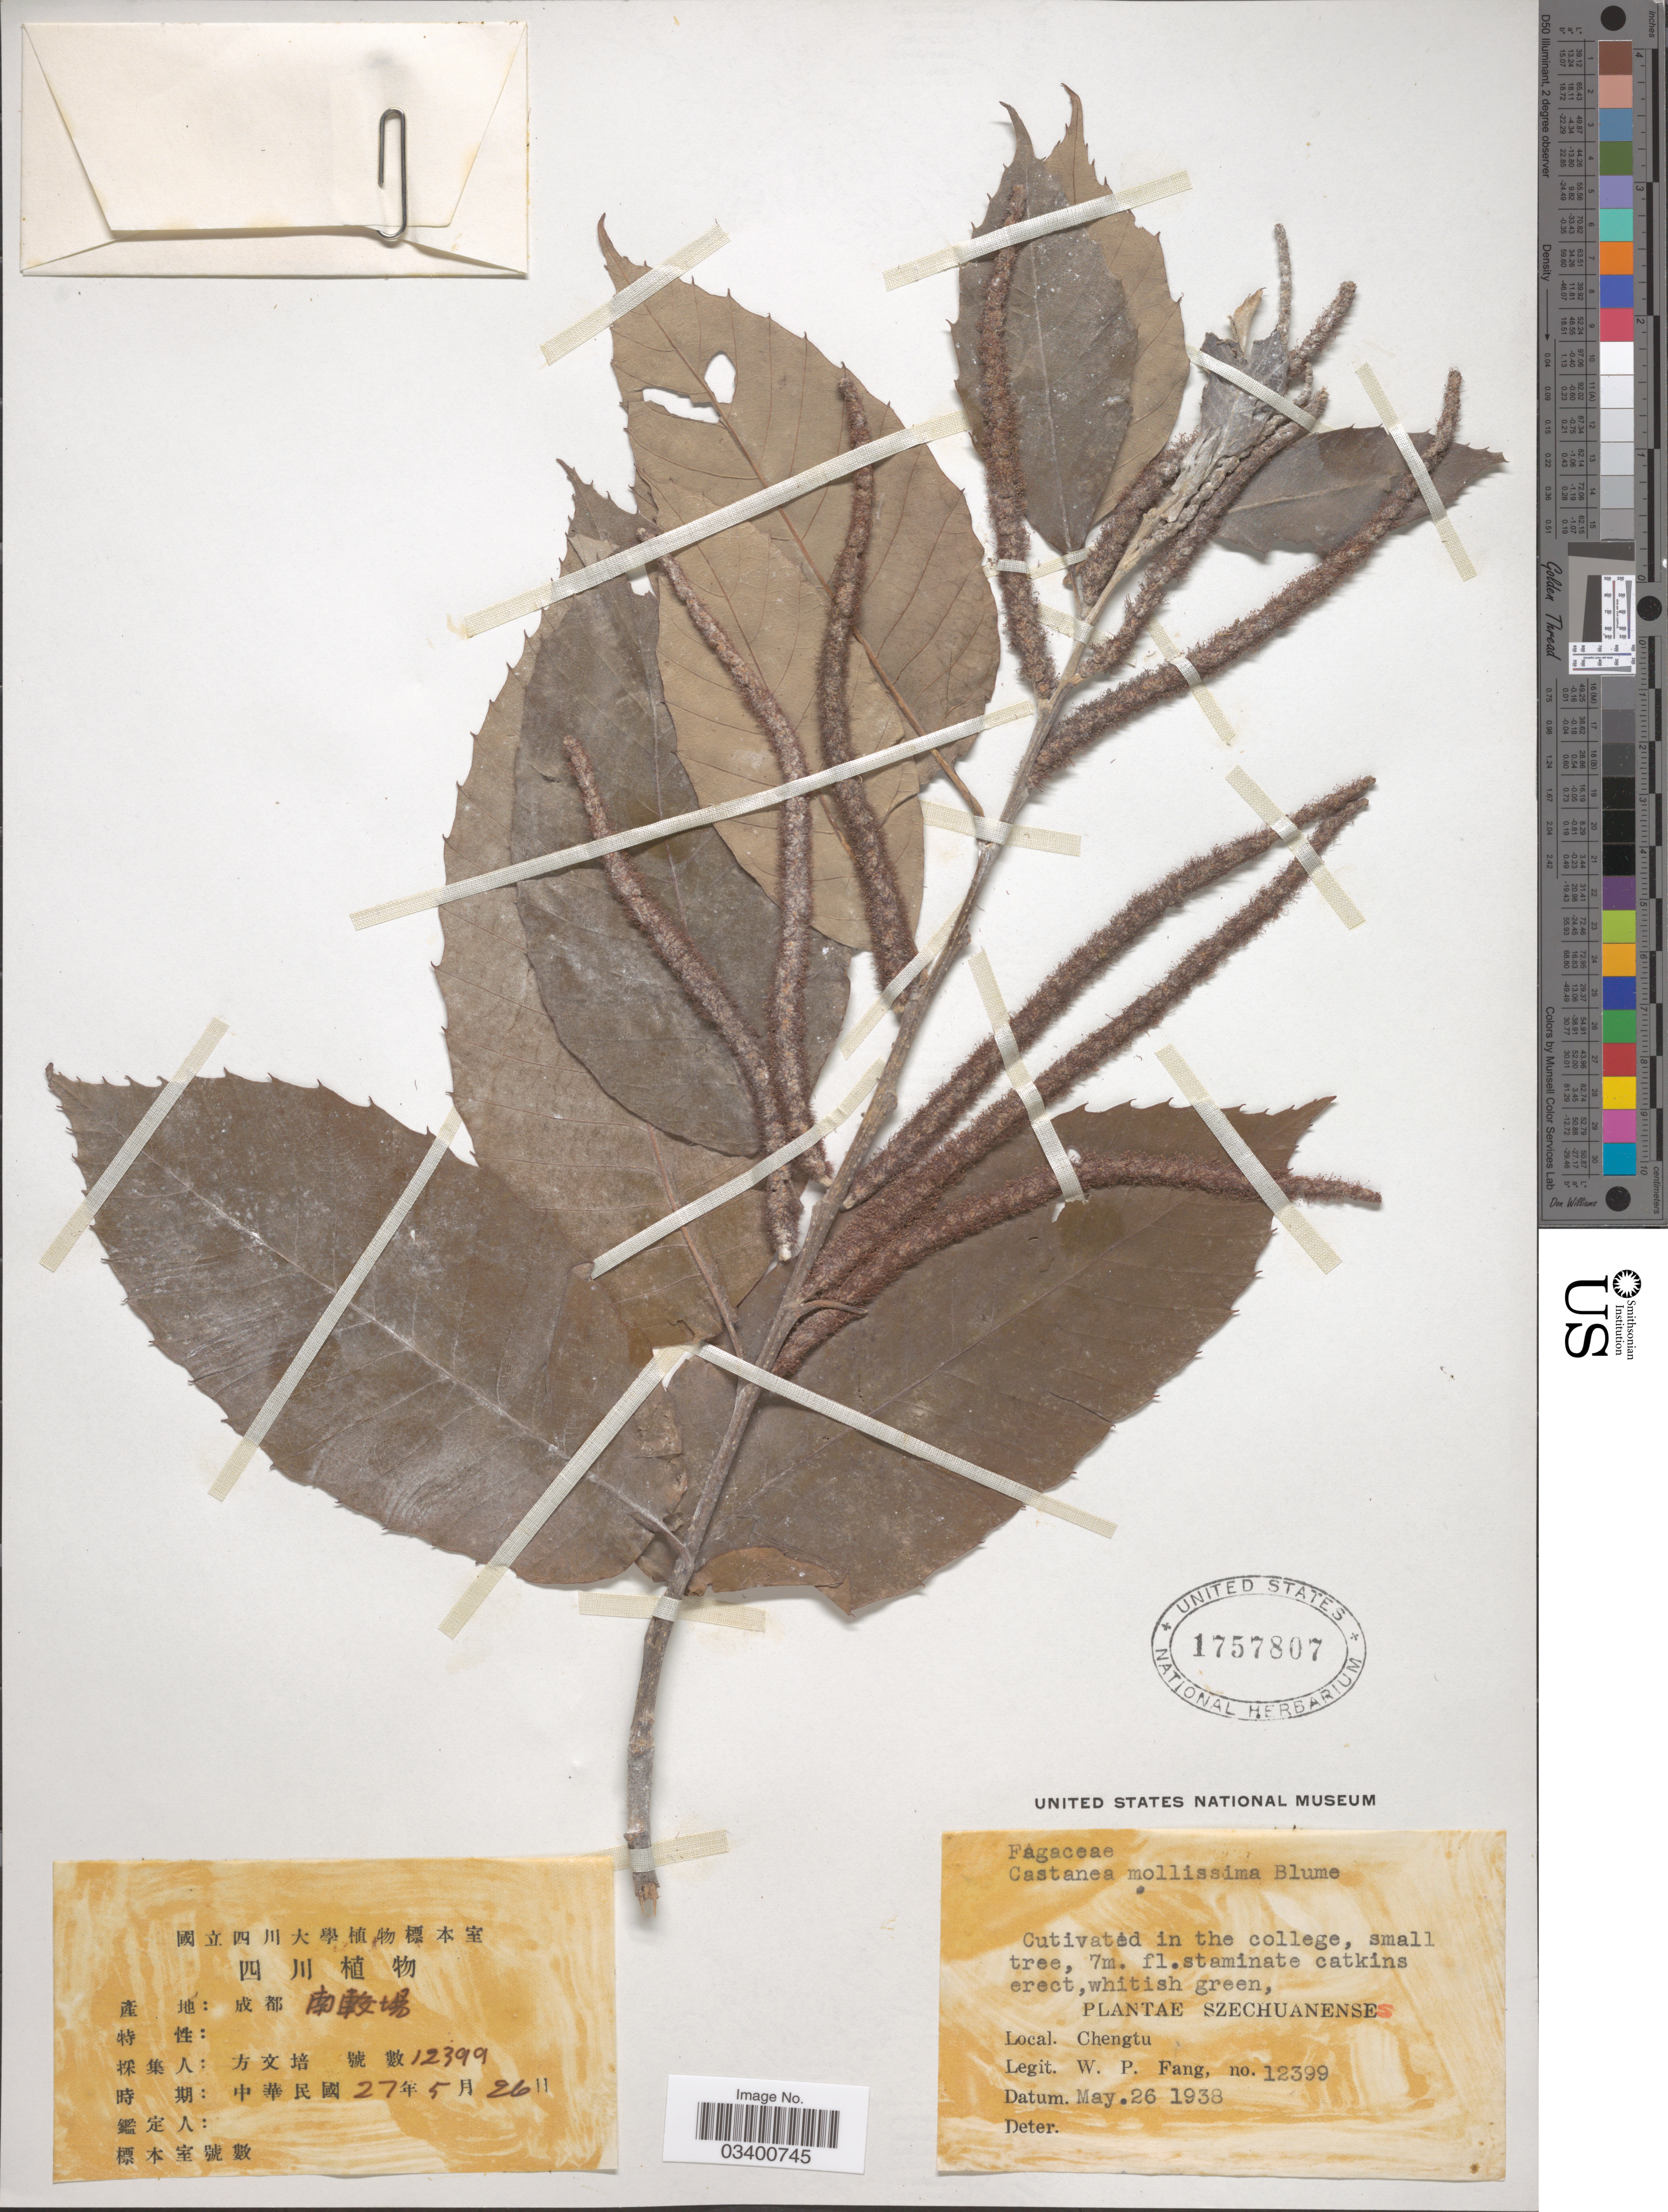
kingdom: Plantae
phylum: Tracheophyta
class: Magnoliopsida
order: Fagales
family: Fagaceae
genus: Castanea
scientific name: Castanea mollissima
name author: Blume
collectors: W. P. Fang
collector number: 12399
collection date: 1938-05-26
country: China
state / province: Sichuan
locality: Chengtu.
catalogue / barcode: US 1757807